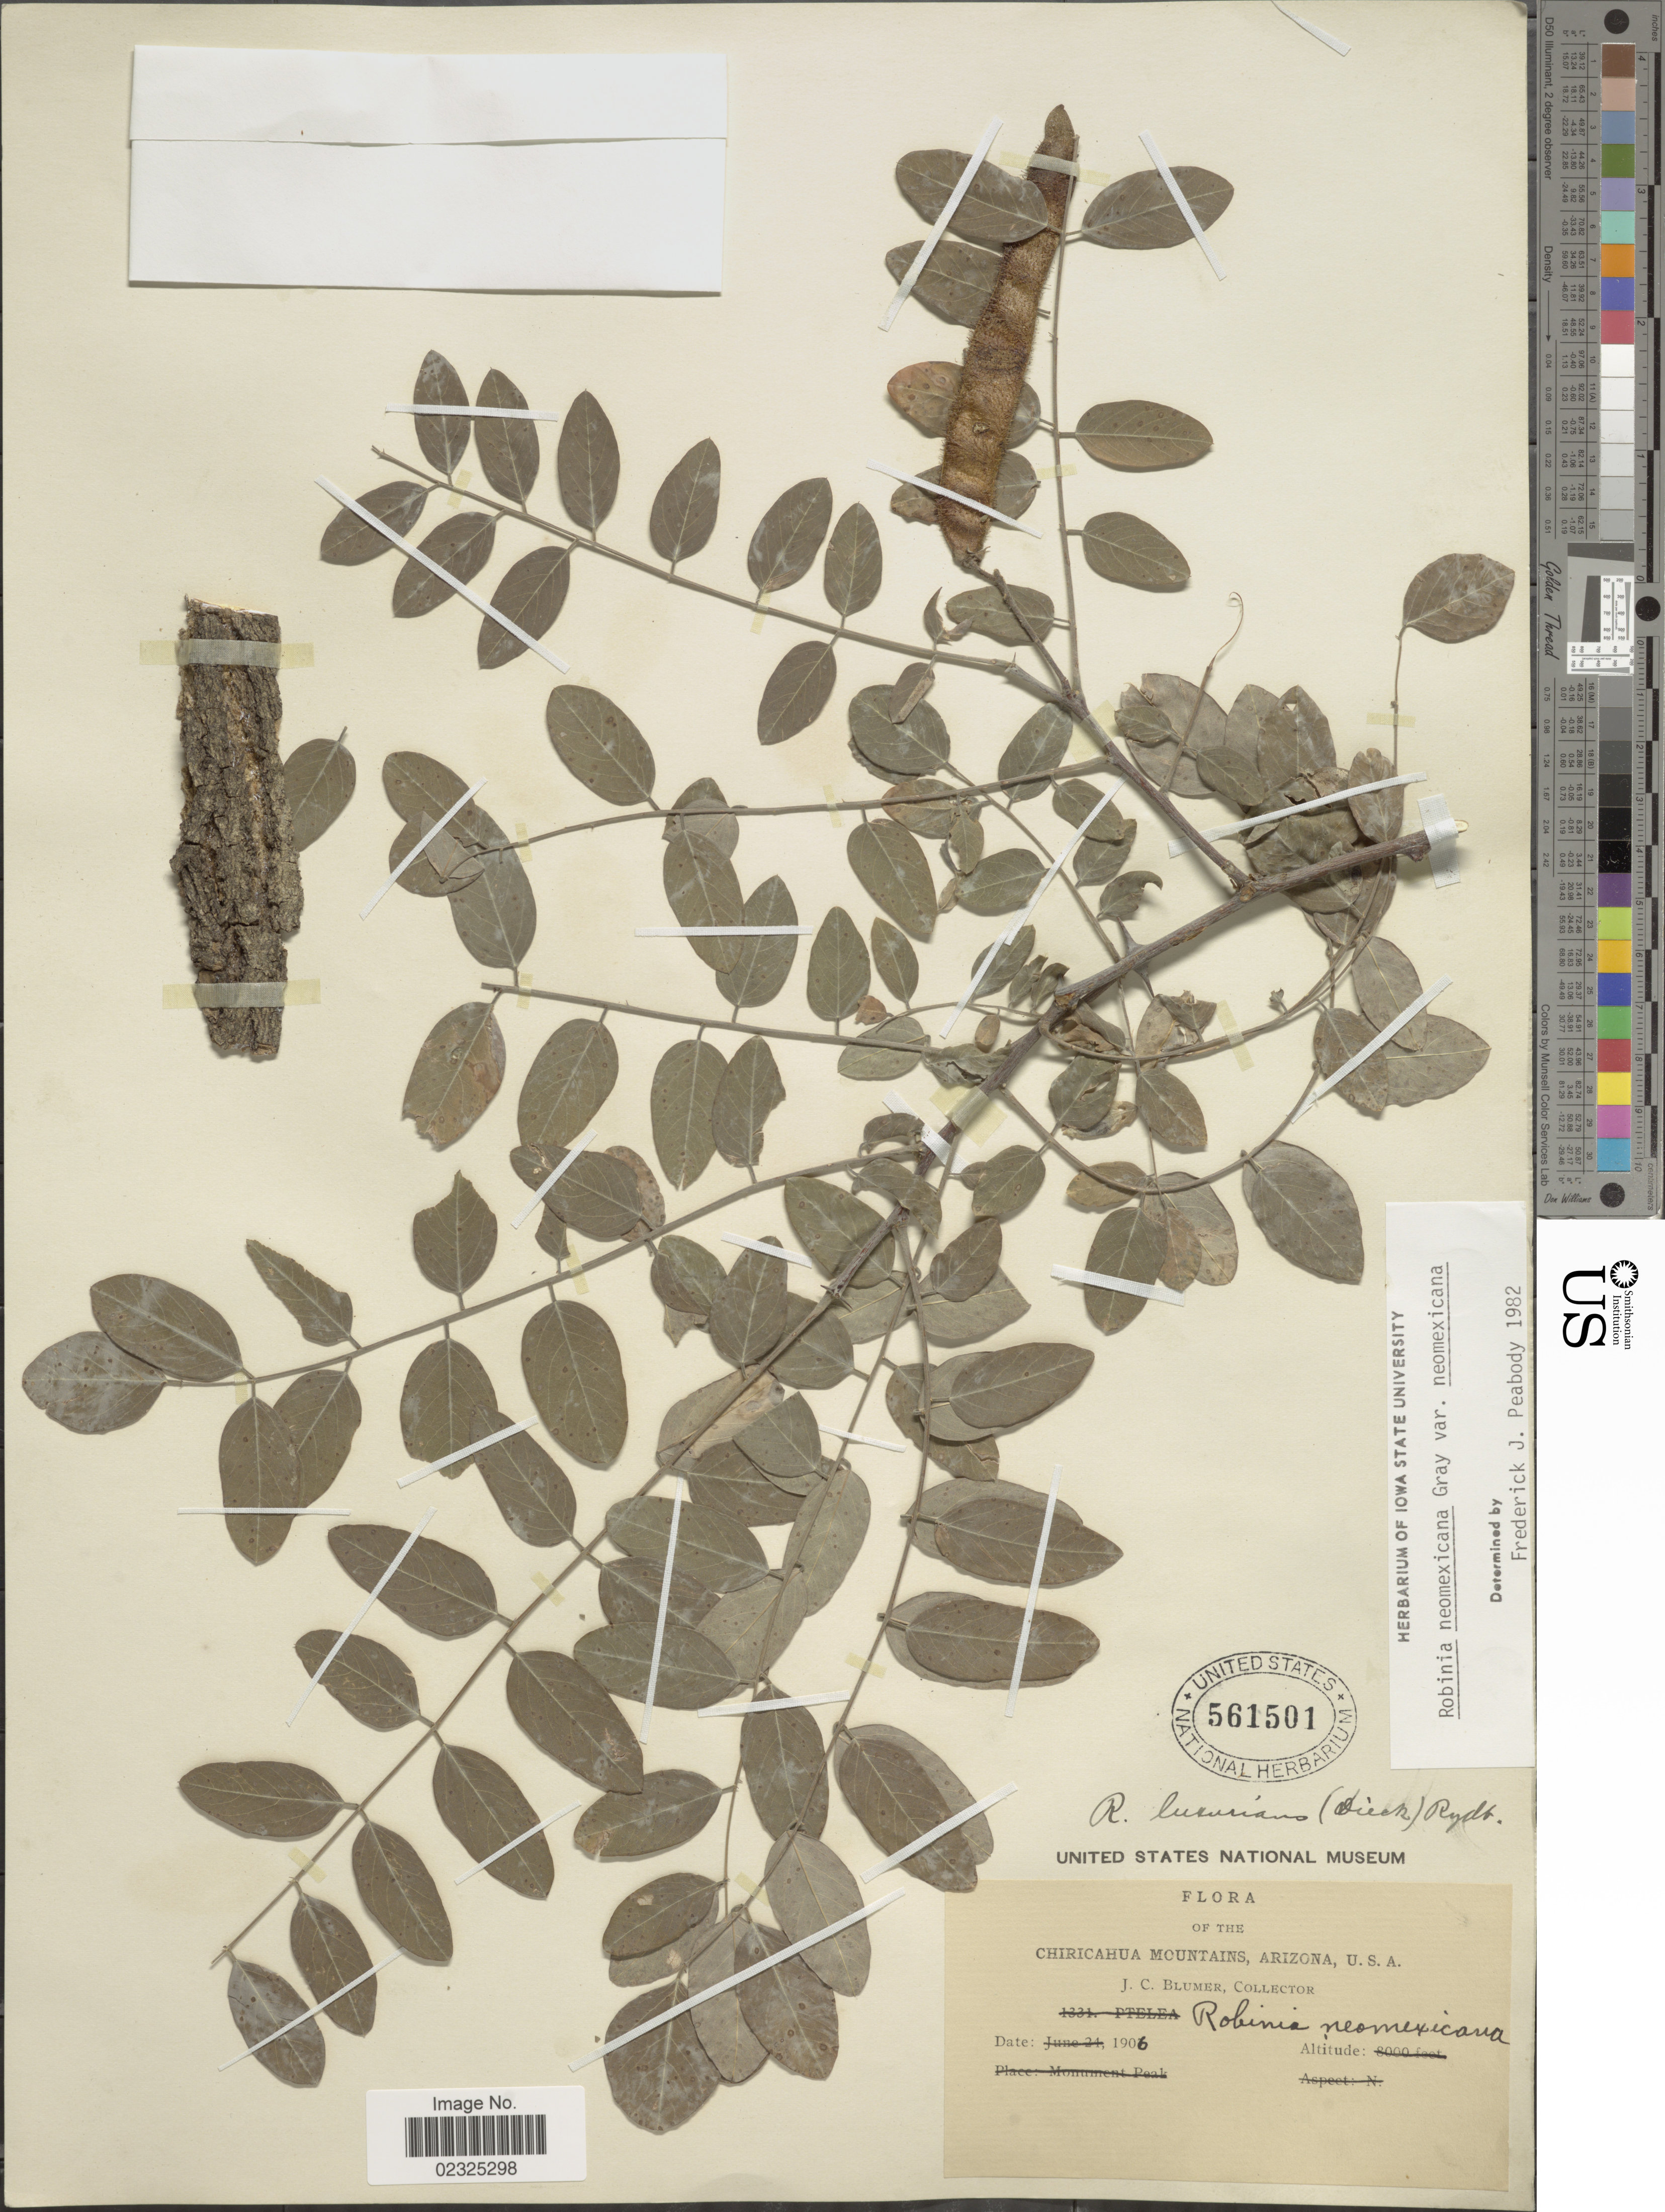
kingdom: Plantae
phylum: Tracheophyta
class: Magnoliopsida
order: Fabales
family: Fabaceae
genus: Robinia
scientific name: Robinia neomexicana var. neomexicana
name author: A. Gray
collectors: J. C. Blumer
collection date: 1906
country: United States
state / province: Arizona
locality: Chiricahua Mountains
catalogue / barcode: US 561501